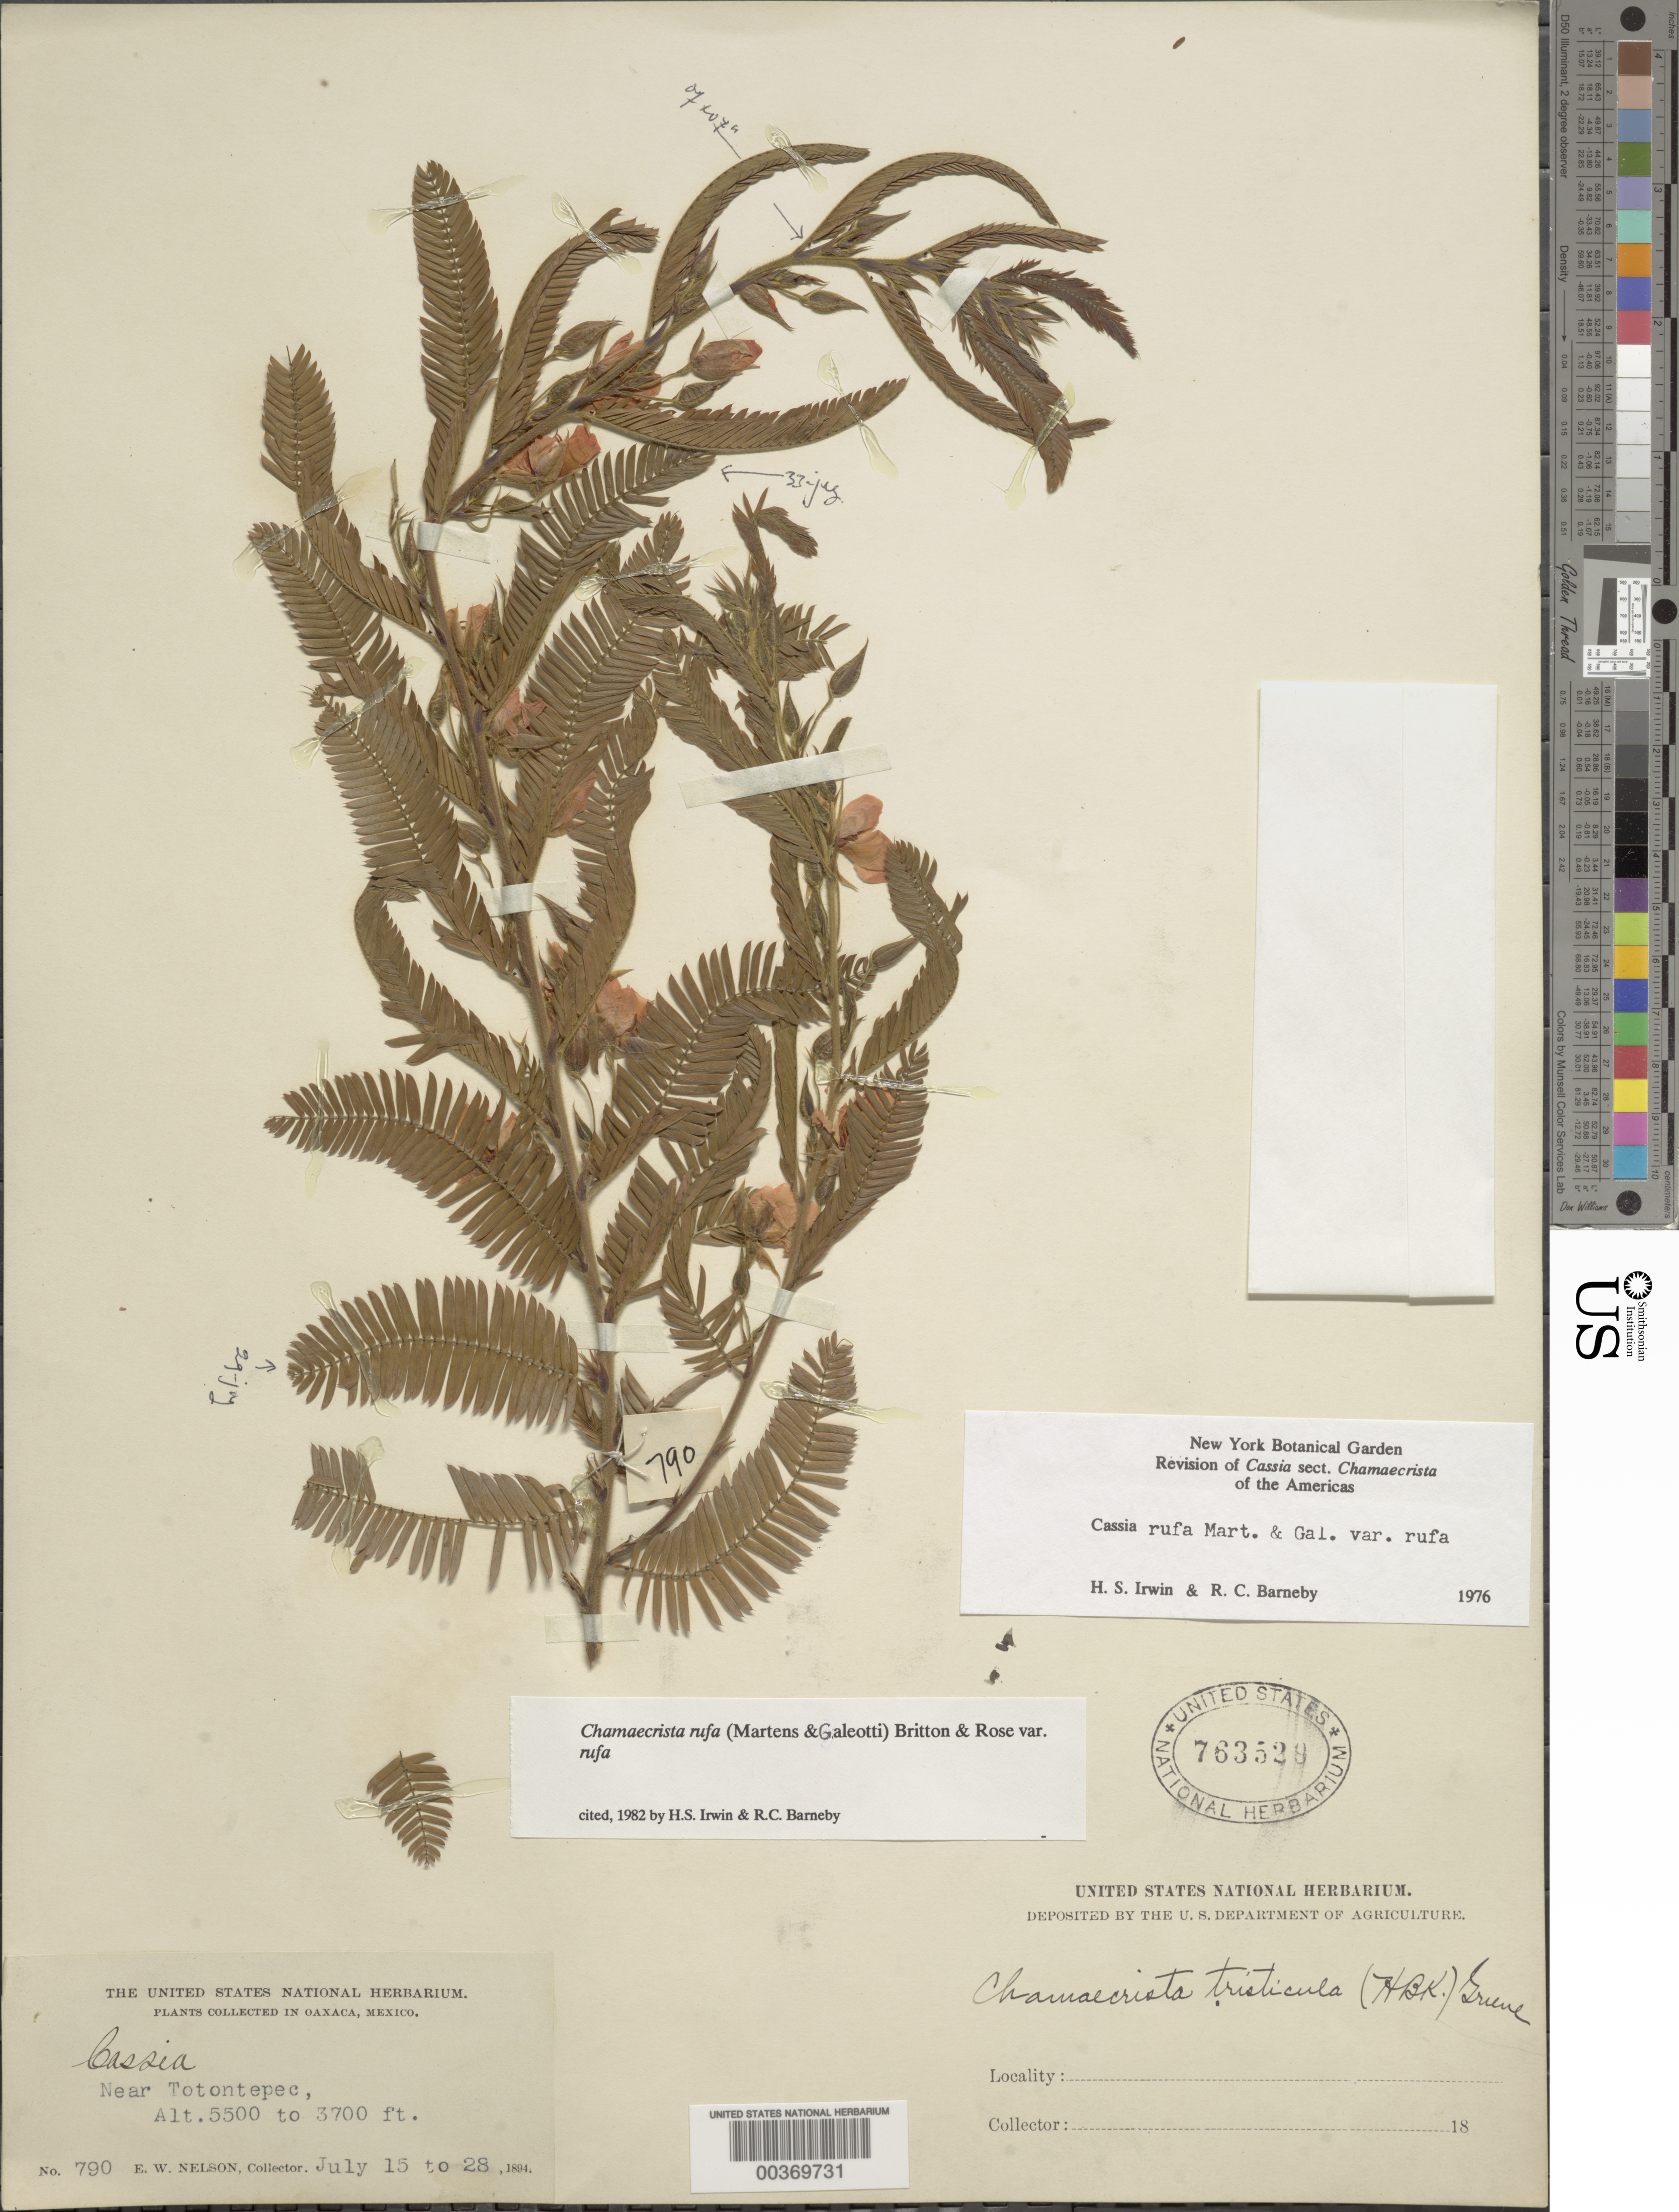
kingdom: Plantae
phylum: Tracheophyta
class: Magnoliopsida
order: Fabales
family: Fabaceae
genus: Chamaecrista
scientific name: Chamaecrista rufa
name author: Britton & Rose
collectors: E. W. Nelson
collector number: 790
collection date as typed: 15 Jul 1894 to 28 Jul 1894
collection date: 1894-07-15/1894-07-28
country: Mexico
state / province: Oaxaca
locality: Near Totontepec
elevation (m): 1128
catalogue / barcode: US 763529